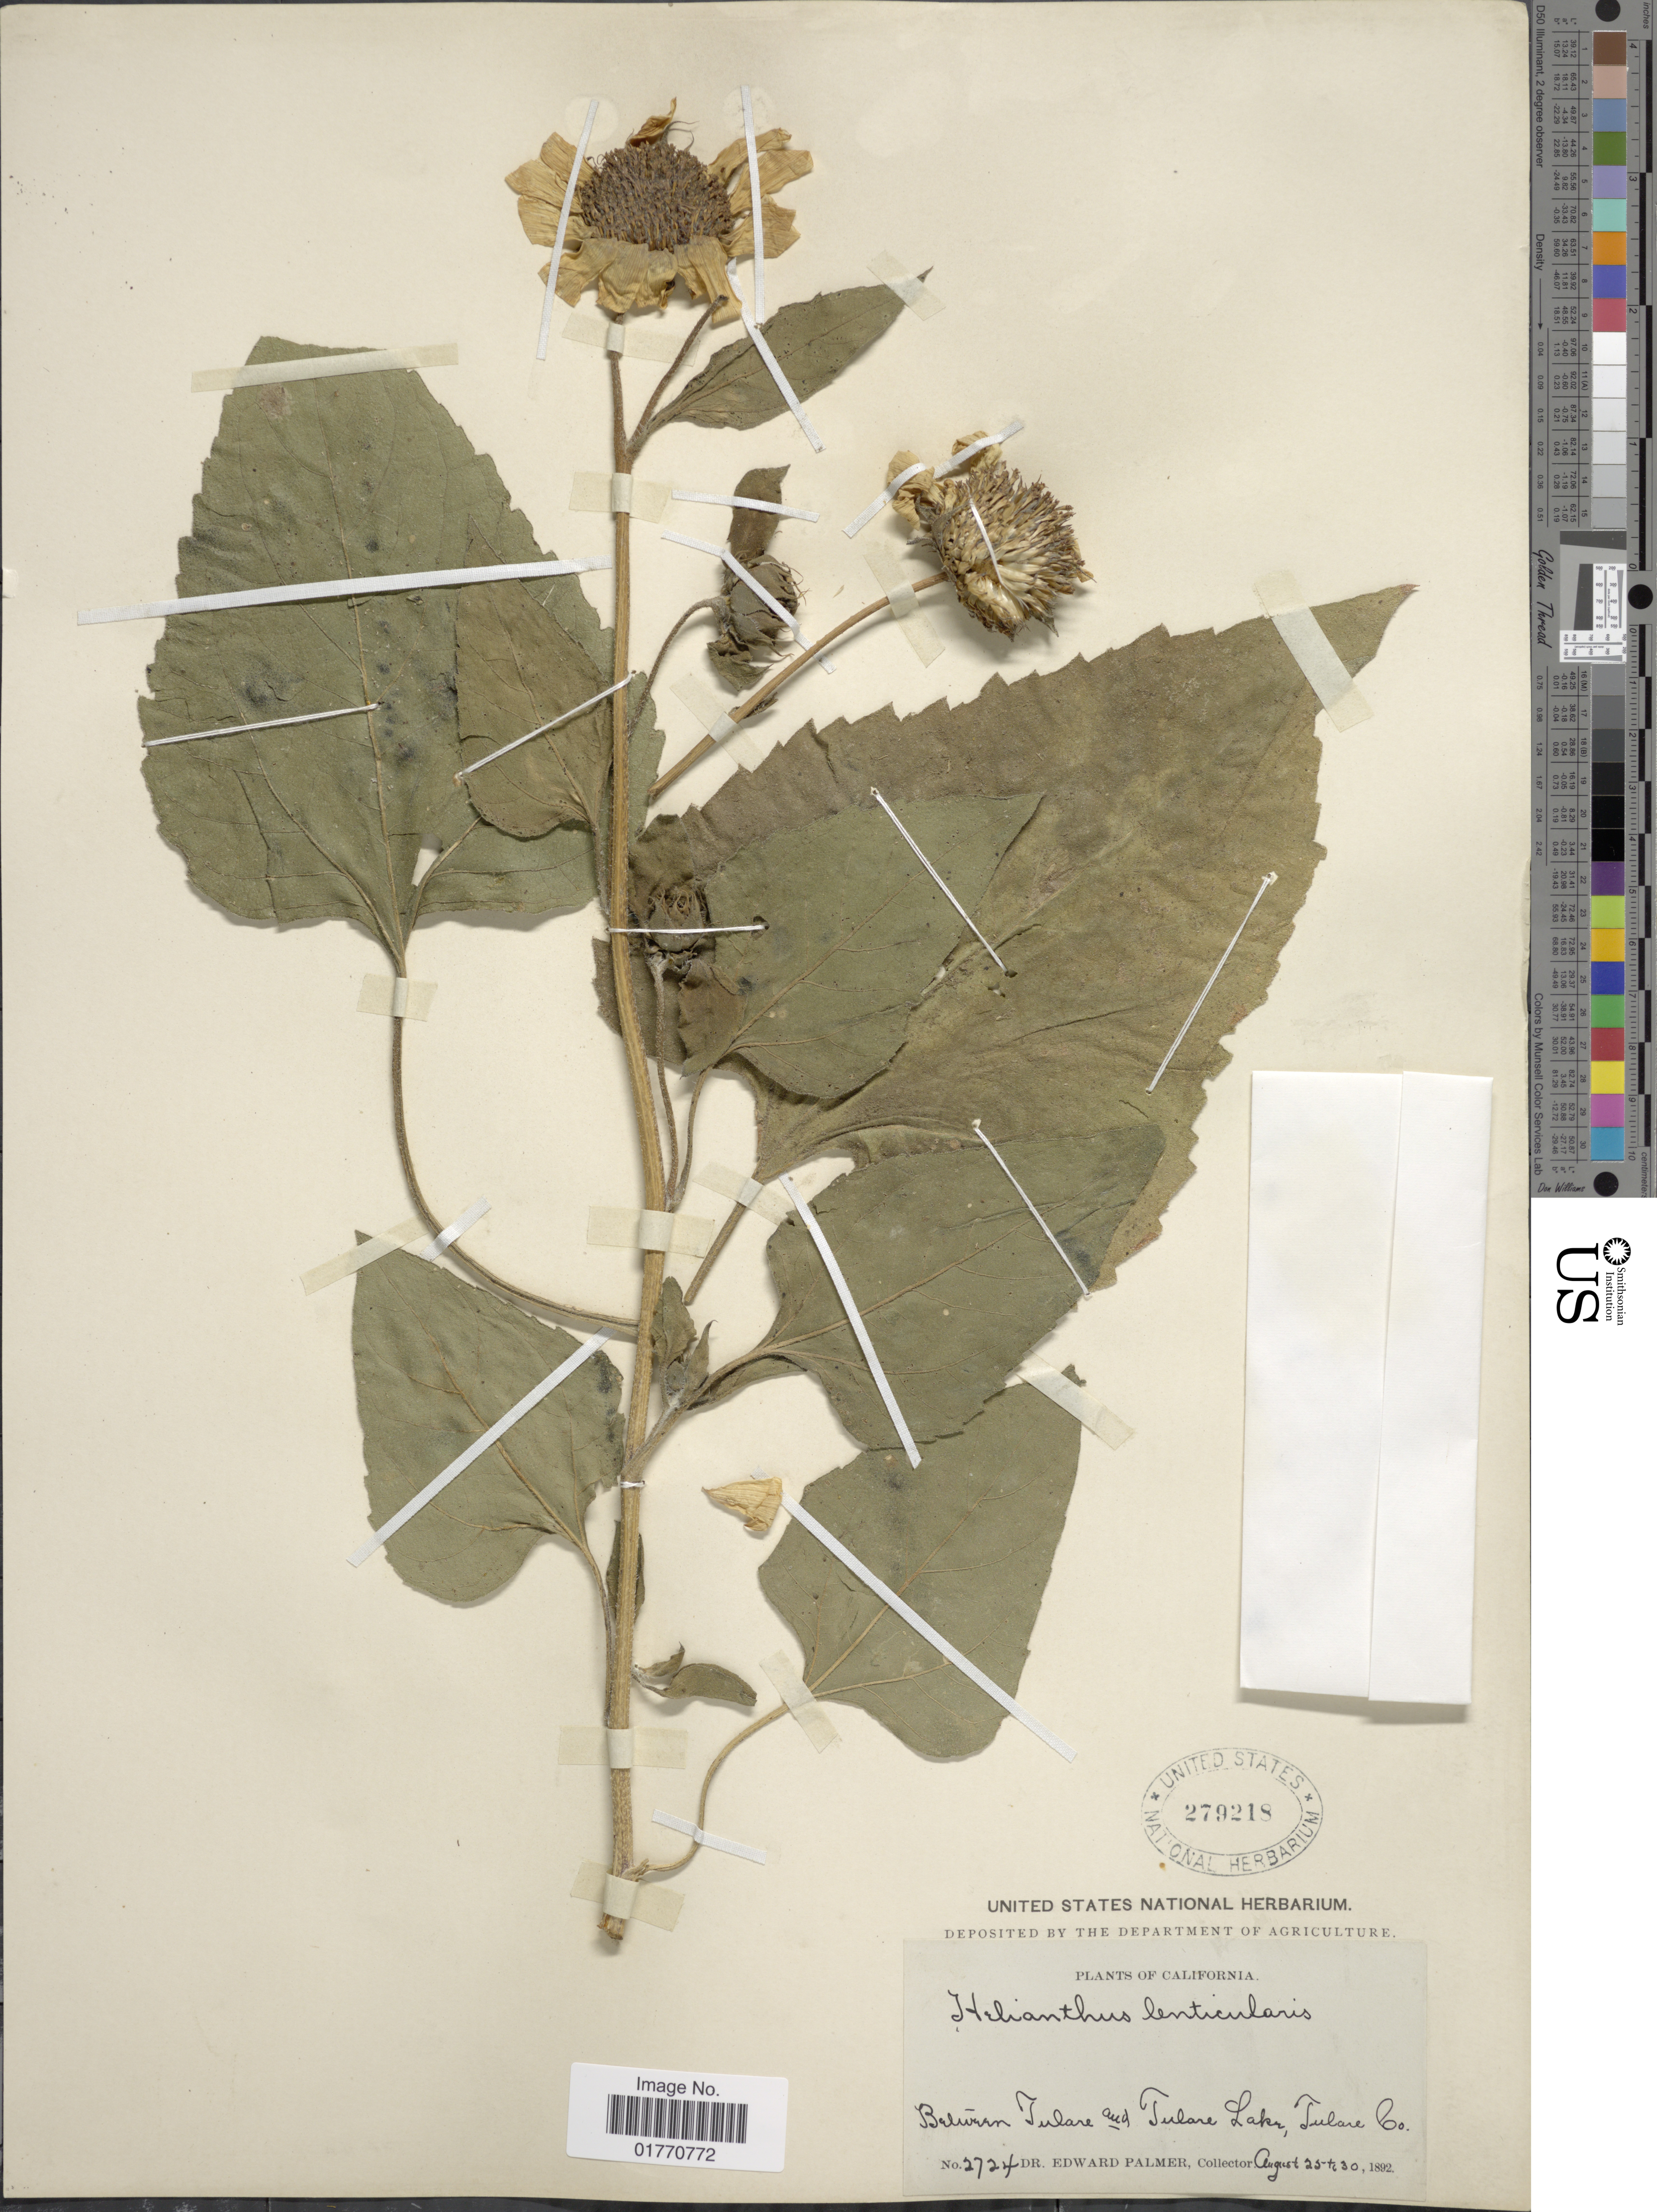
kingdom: Plantae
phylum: Tracheophyta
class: Magnoliopsida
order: Asterales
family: Asteraceae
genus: Helianthus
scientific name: Helianthus lenticularis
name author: Douglas ex Lindl.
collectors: E. Palmer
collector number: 2724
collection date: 1892-08-25/1892-08-30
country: United States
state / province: California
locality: Between Tulane and Tulane Lake, Tulane Co.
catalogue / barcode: US 279218